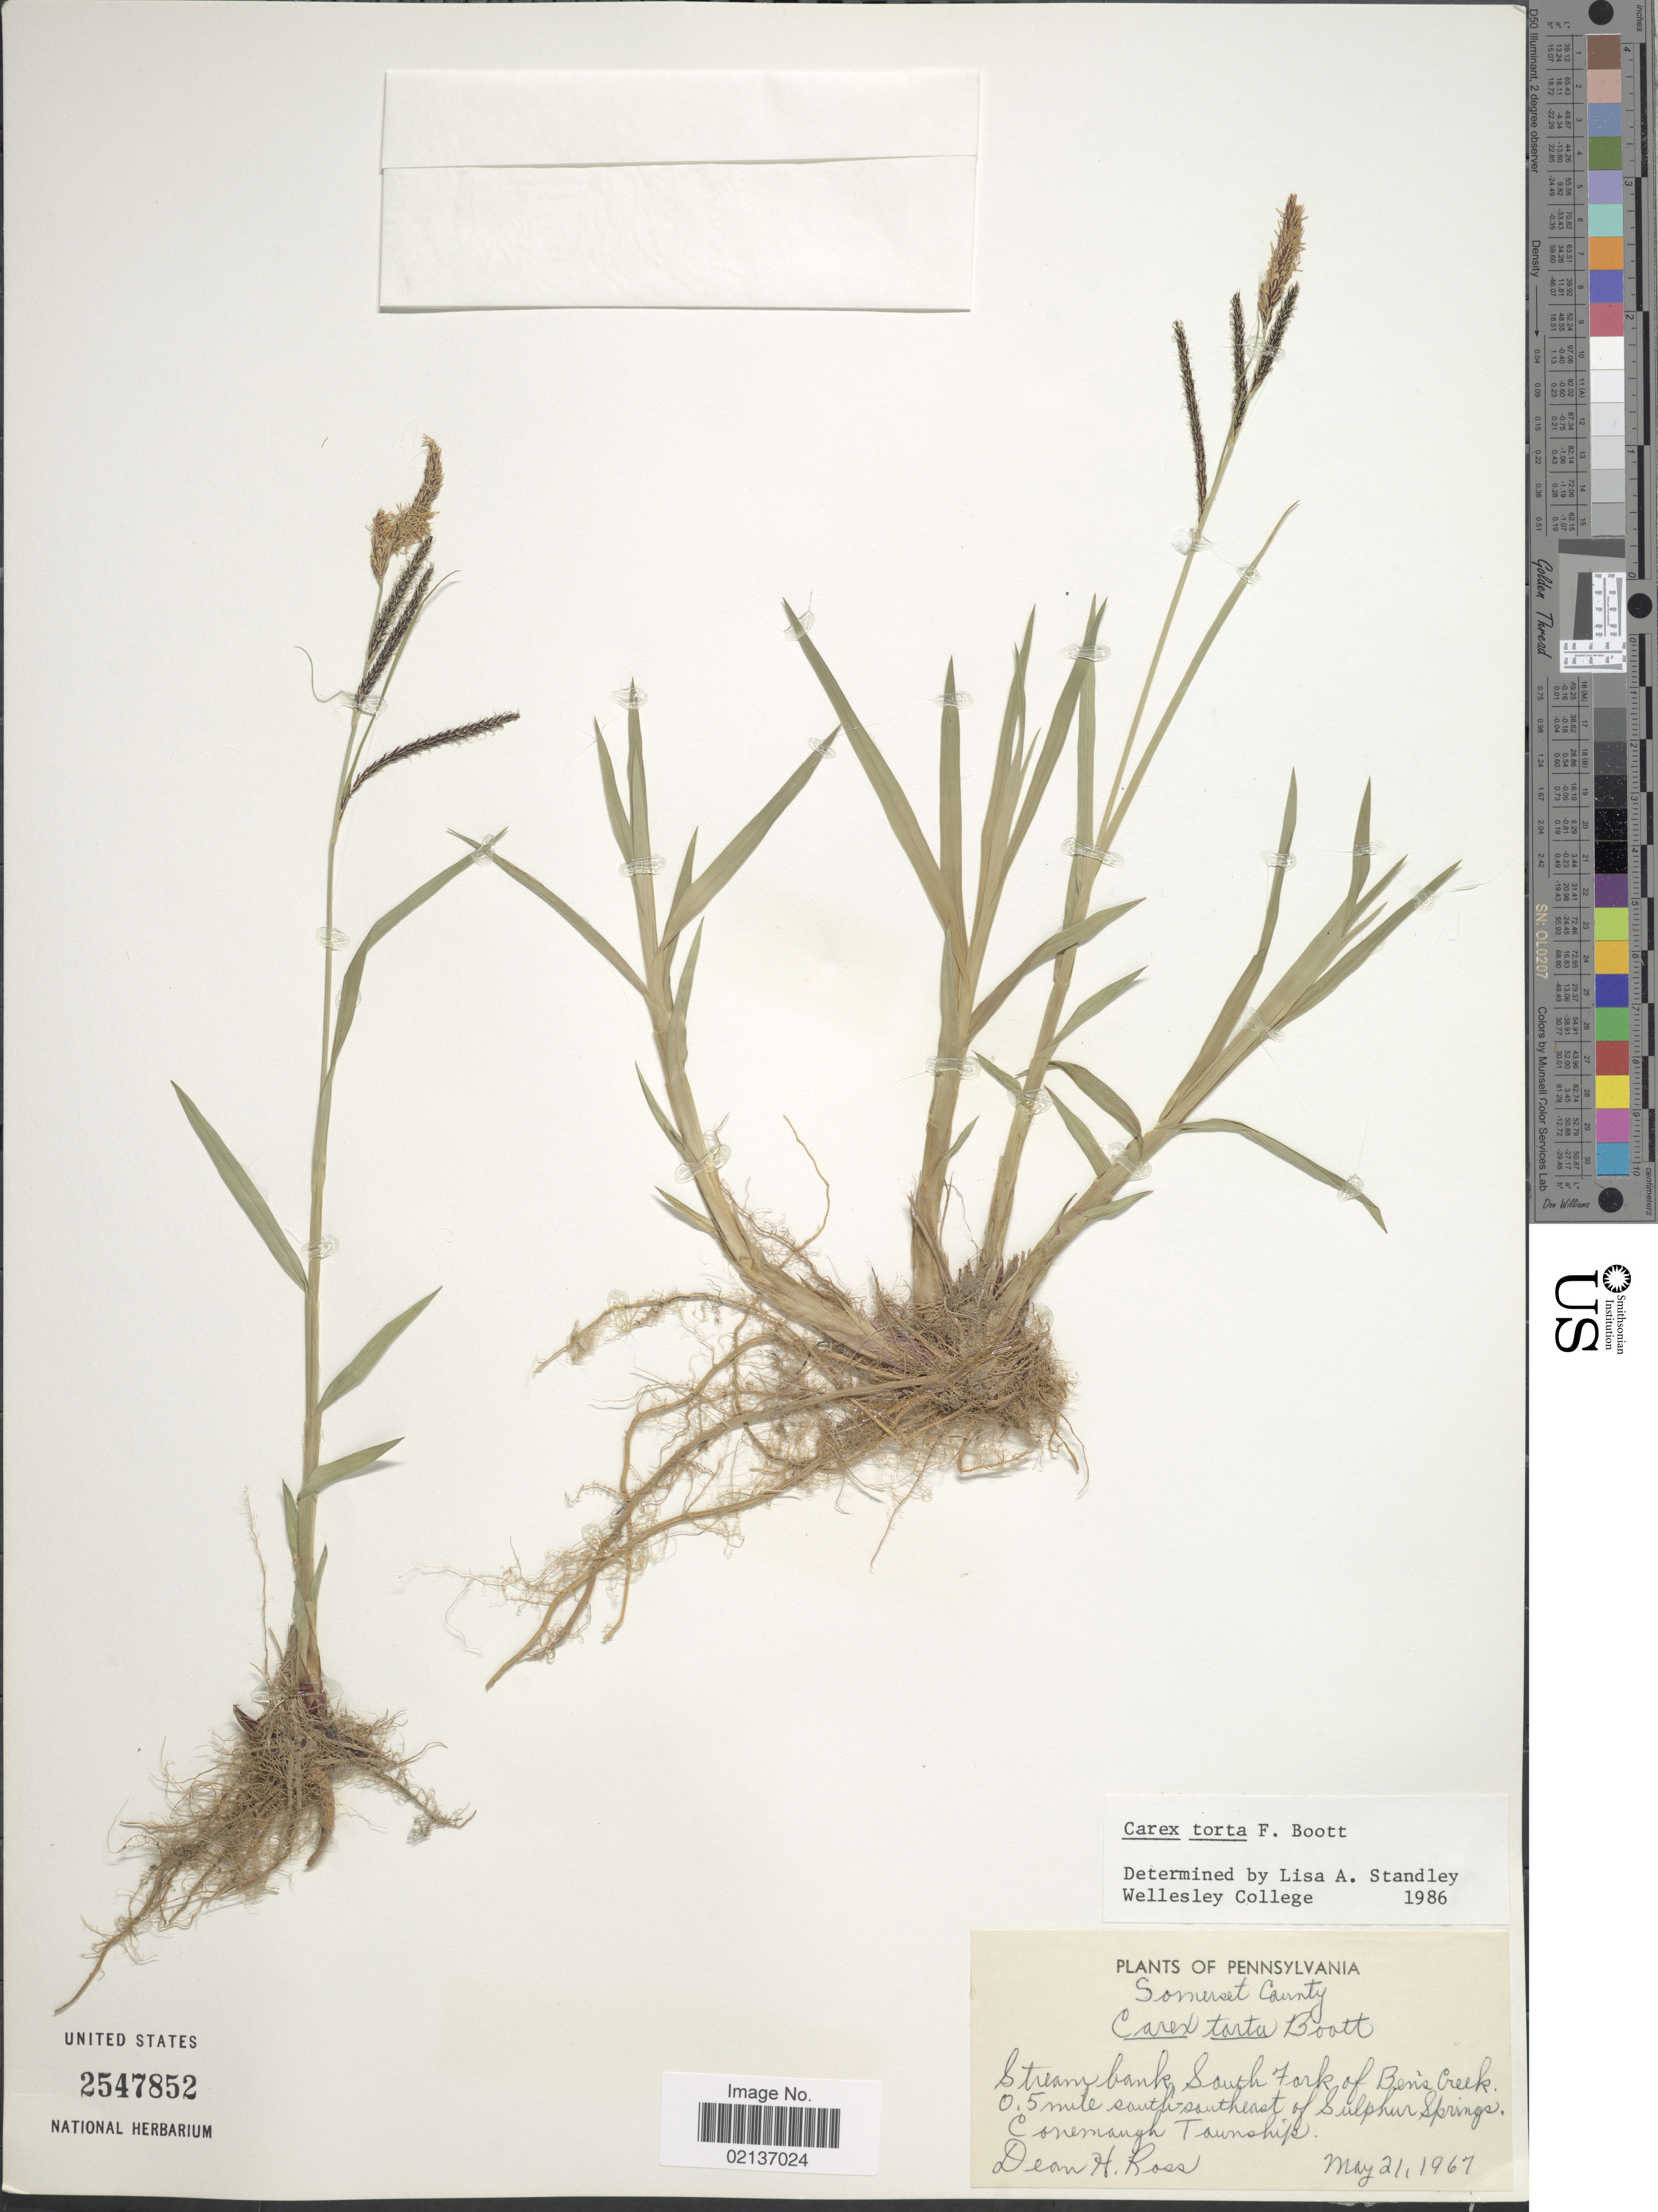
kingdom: Plantae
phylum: Tracheophyta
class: Liliopsida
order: Poales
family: Cyperaceae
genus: Carex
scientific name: Carex torta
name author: Boott ex Tuck.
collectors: D. Ross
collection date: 1967-05-21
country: United States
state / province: Pennsylvania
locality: Somerset County, South Fork of Ben's Creek, 0.5 mile south-southwest of Sulphur Springs, Conemaugh Township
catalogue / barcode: US 2547852